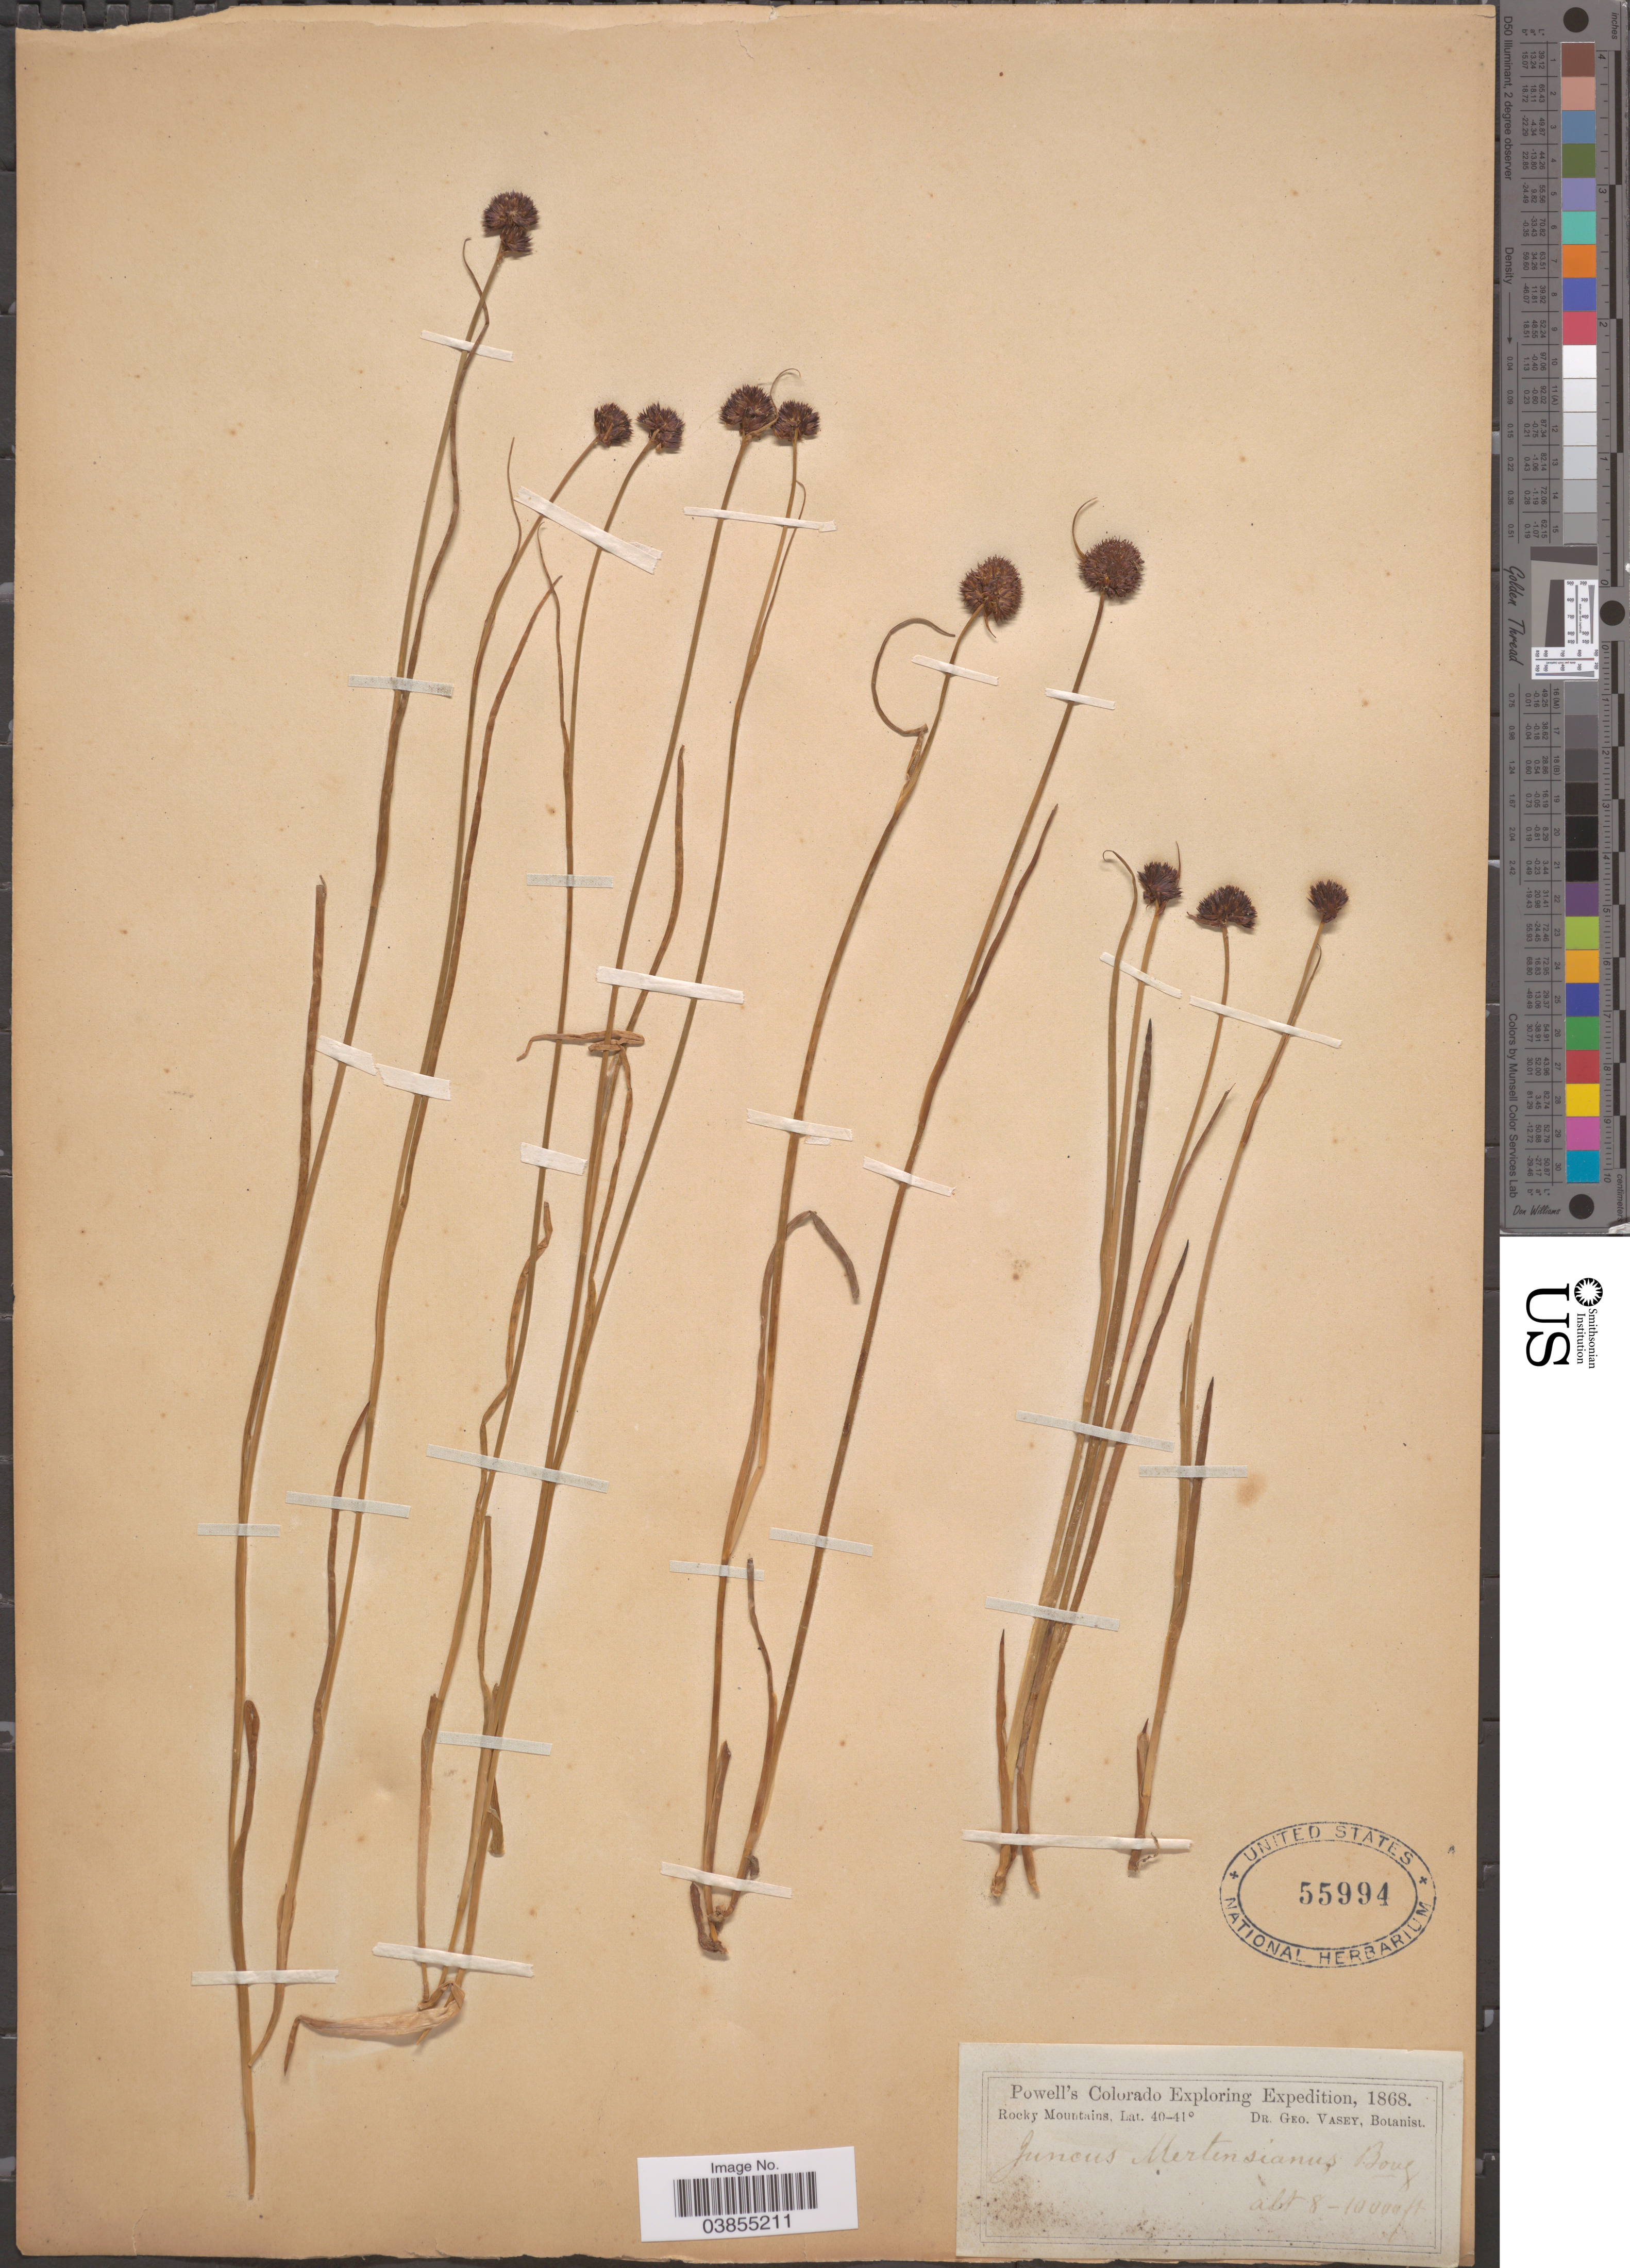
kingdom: Plantae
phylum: Tracheophyta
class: Liliopsida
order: Poales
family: Juncaceae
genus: Juncus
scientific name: Juncus mertensianus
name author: Bong.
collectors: G. R. Vasey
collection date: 1868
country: United States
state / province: Colorado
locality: Rocky Mountains.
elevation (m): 2438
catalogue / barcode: US 55994